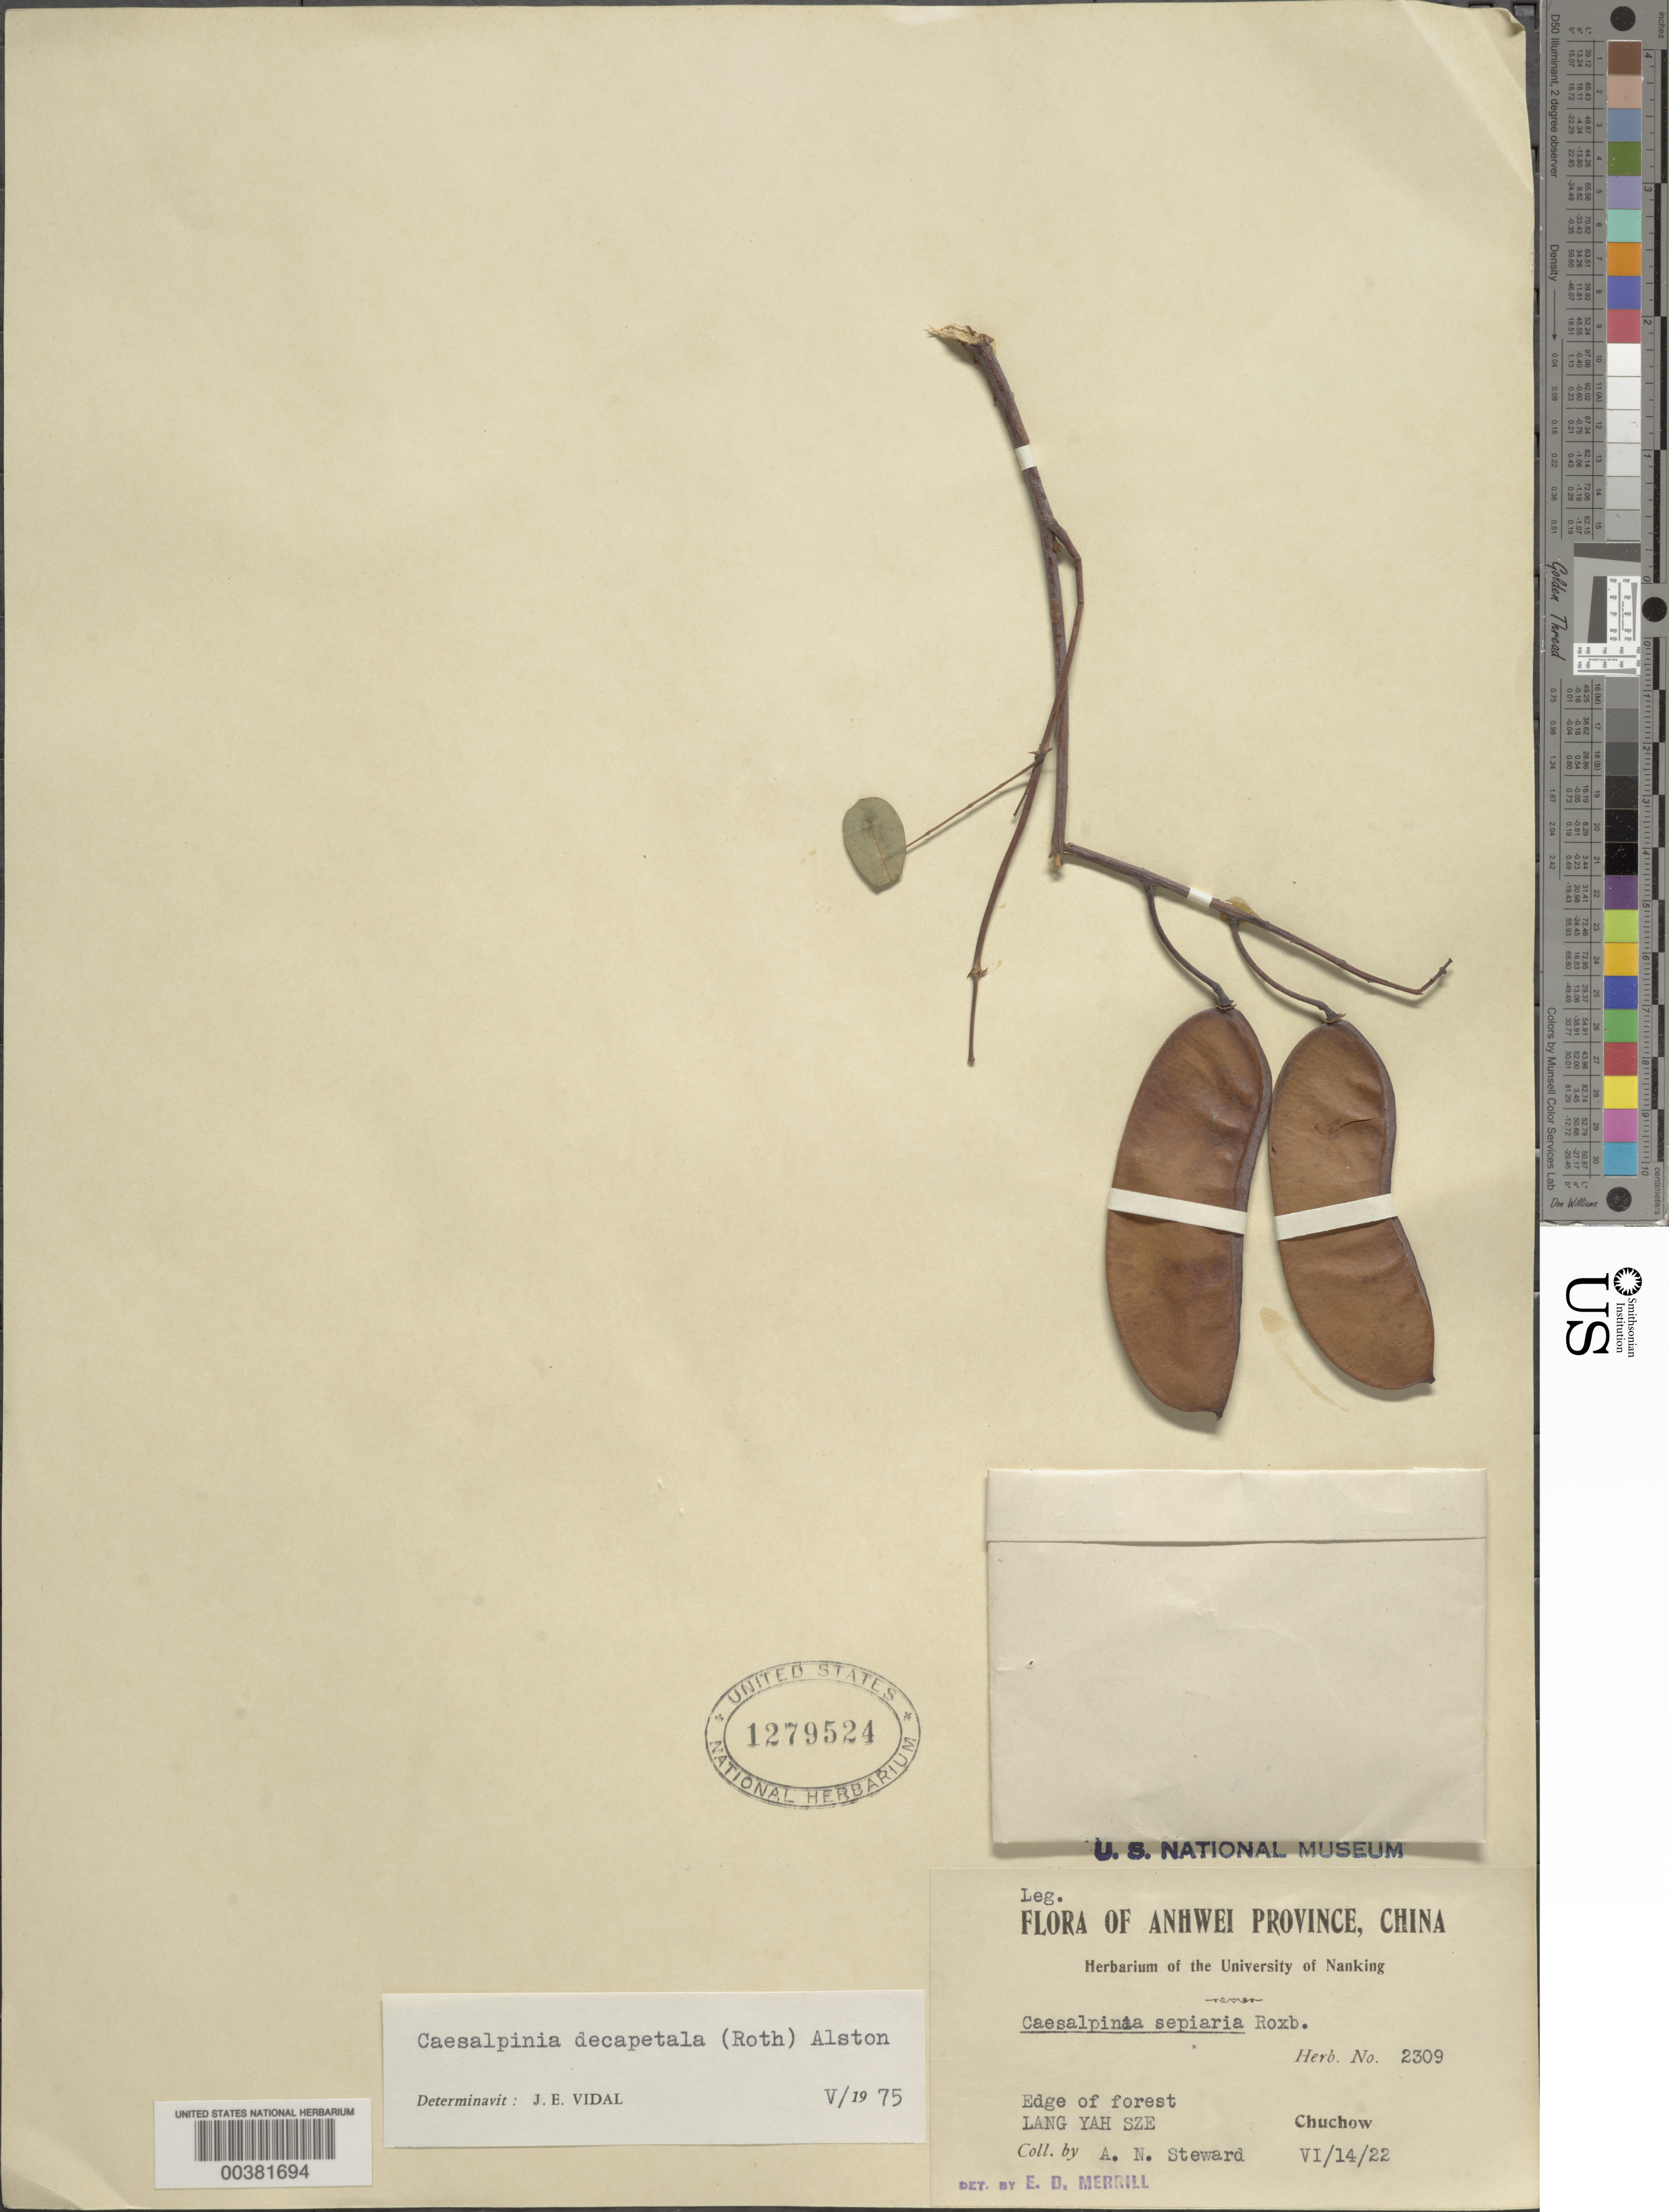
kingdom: Plantae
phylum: Tracheophyta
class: Magnoliopsida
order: Fabales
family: Fabaceae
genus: Biancaea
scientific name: Biancaea decapetala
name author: (Roth) O. Deg.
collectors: A. N. Steward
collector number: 2309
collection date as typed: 14 Jun 1922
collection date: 1922-06-14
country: China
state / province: Anhui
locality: Lang yah sze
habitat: Edge of forest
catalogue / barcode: US 1279524